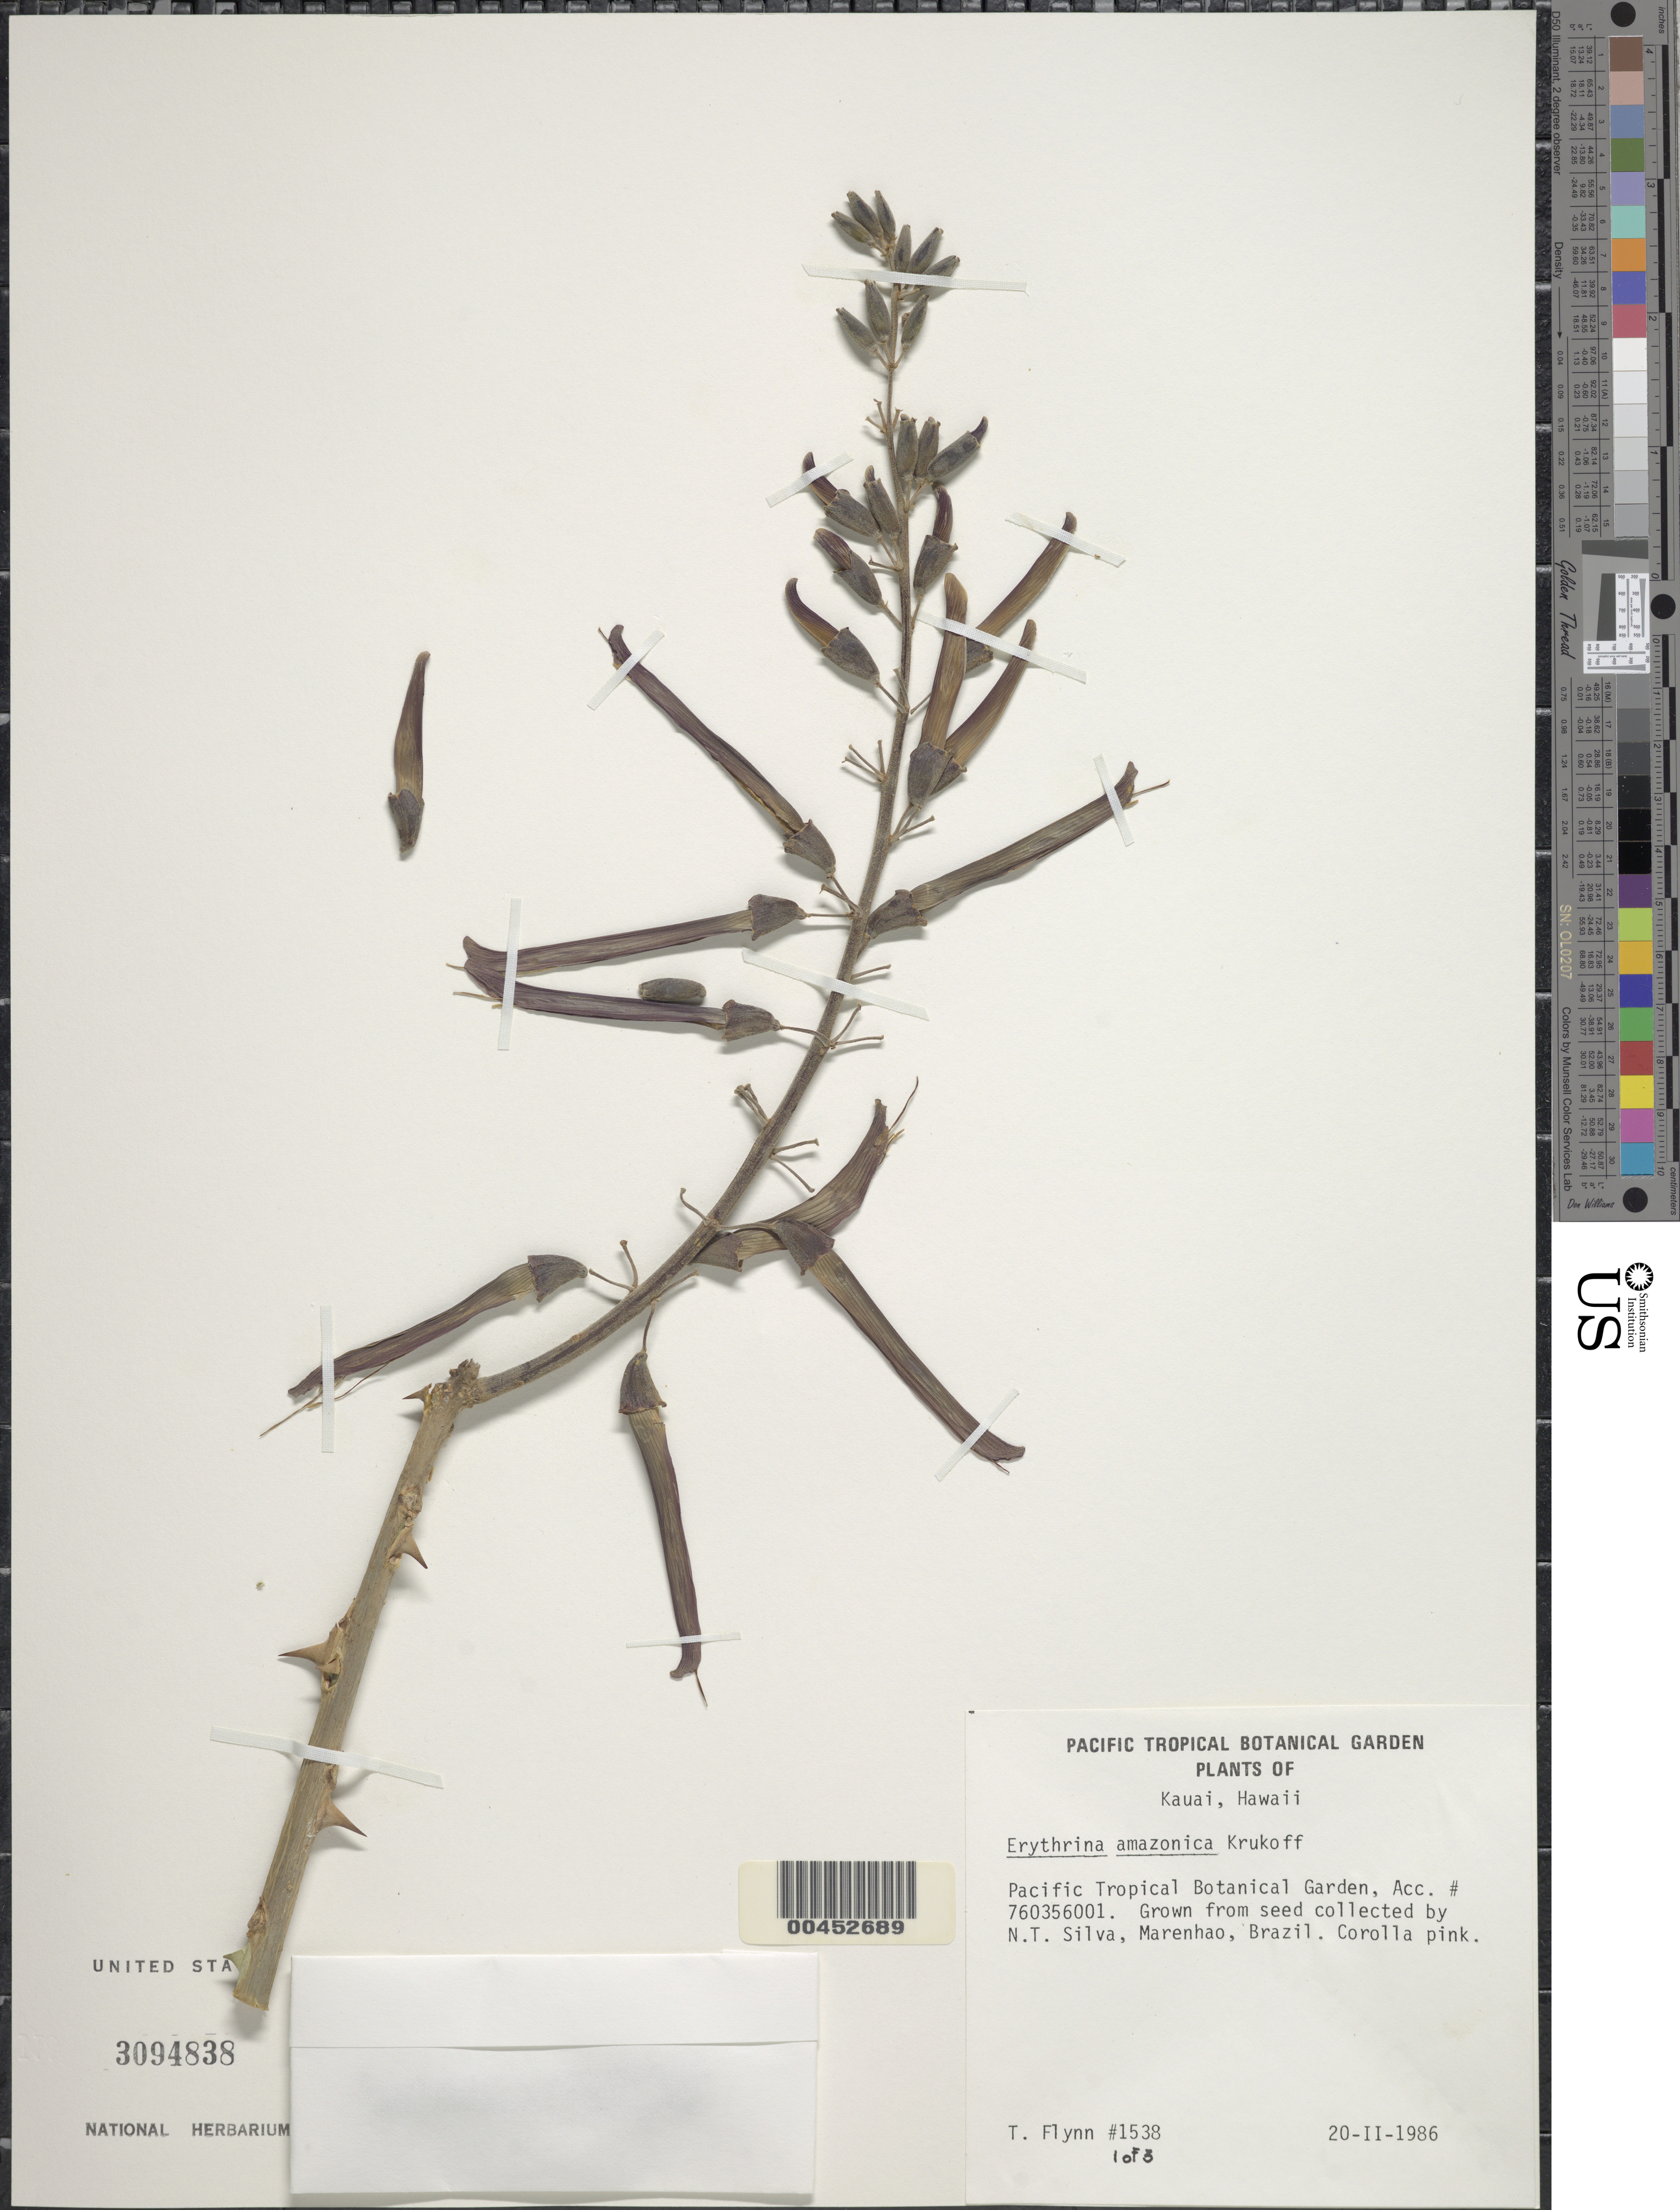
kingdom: Plantae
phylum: Tracheophyta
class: Magnoliopsida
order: Fabales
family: Fabaceae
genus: Erythrina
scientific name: Erythrina amazonica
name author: Kruk.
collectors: T. W. Flynn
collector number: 1538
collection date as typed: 20 Feb 1986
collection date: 1986-02-20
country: United States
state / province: Hawaii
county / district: Kauai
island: Kaua'i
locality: Pacific Tropical Botanical Garden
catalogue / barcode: US 3094838